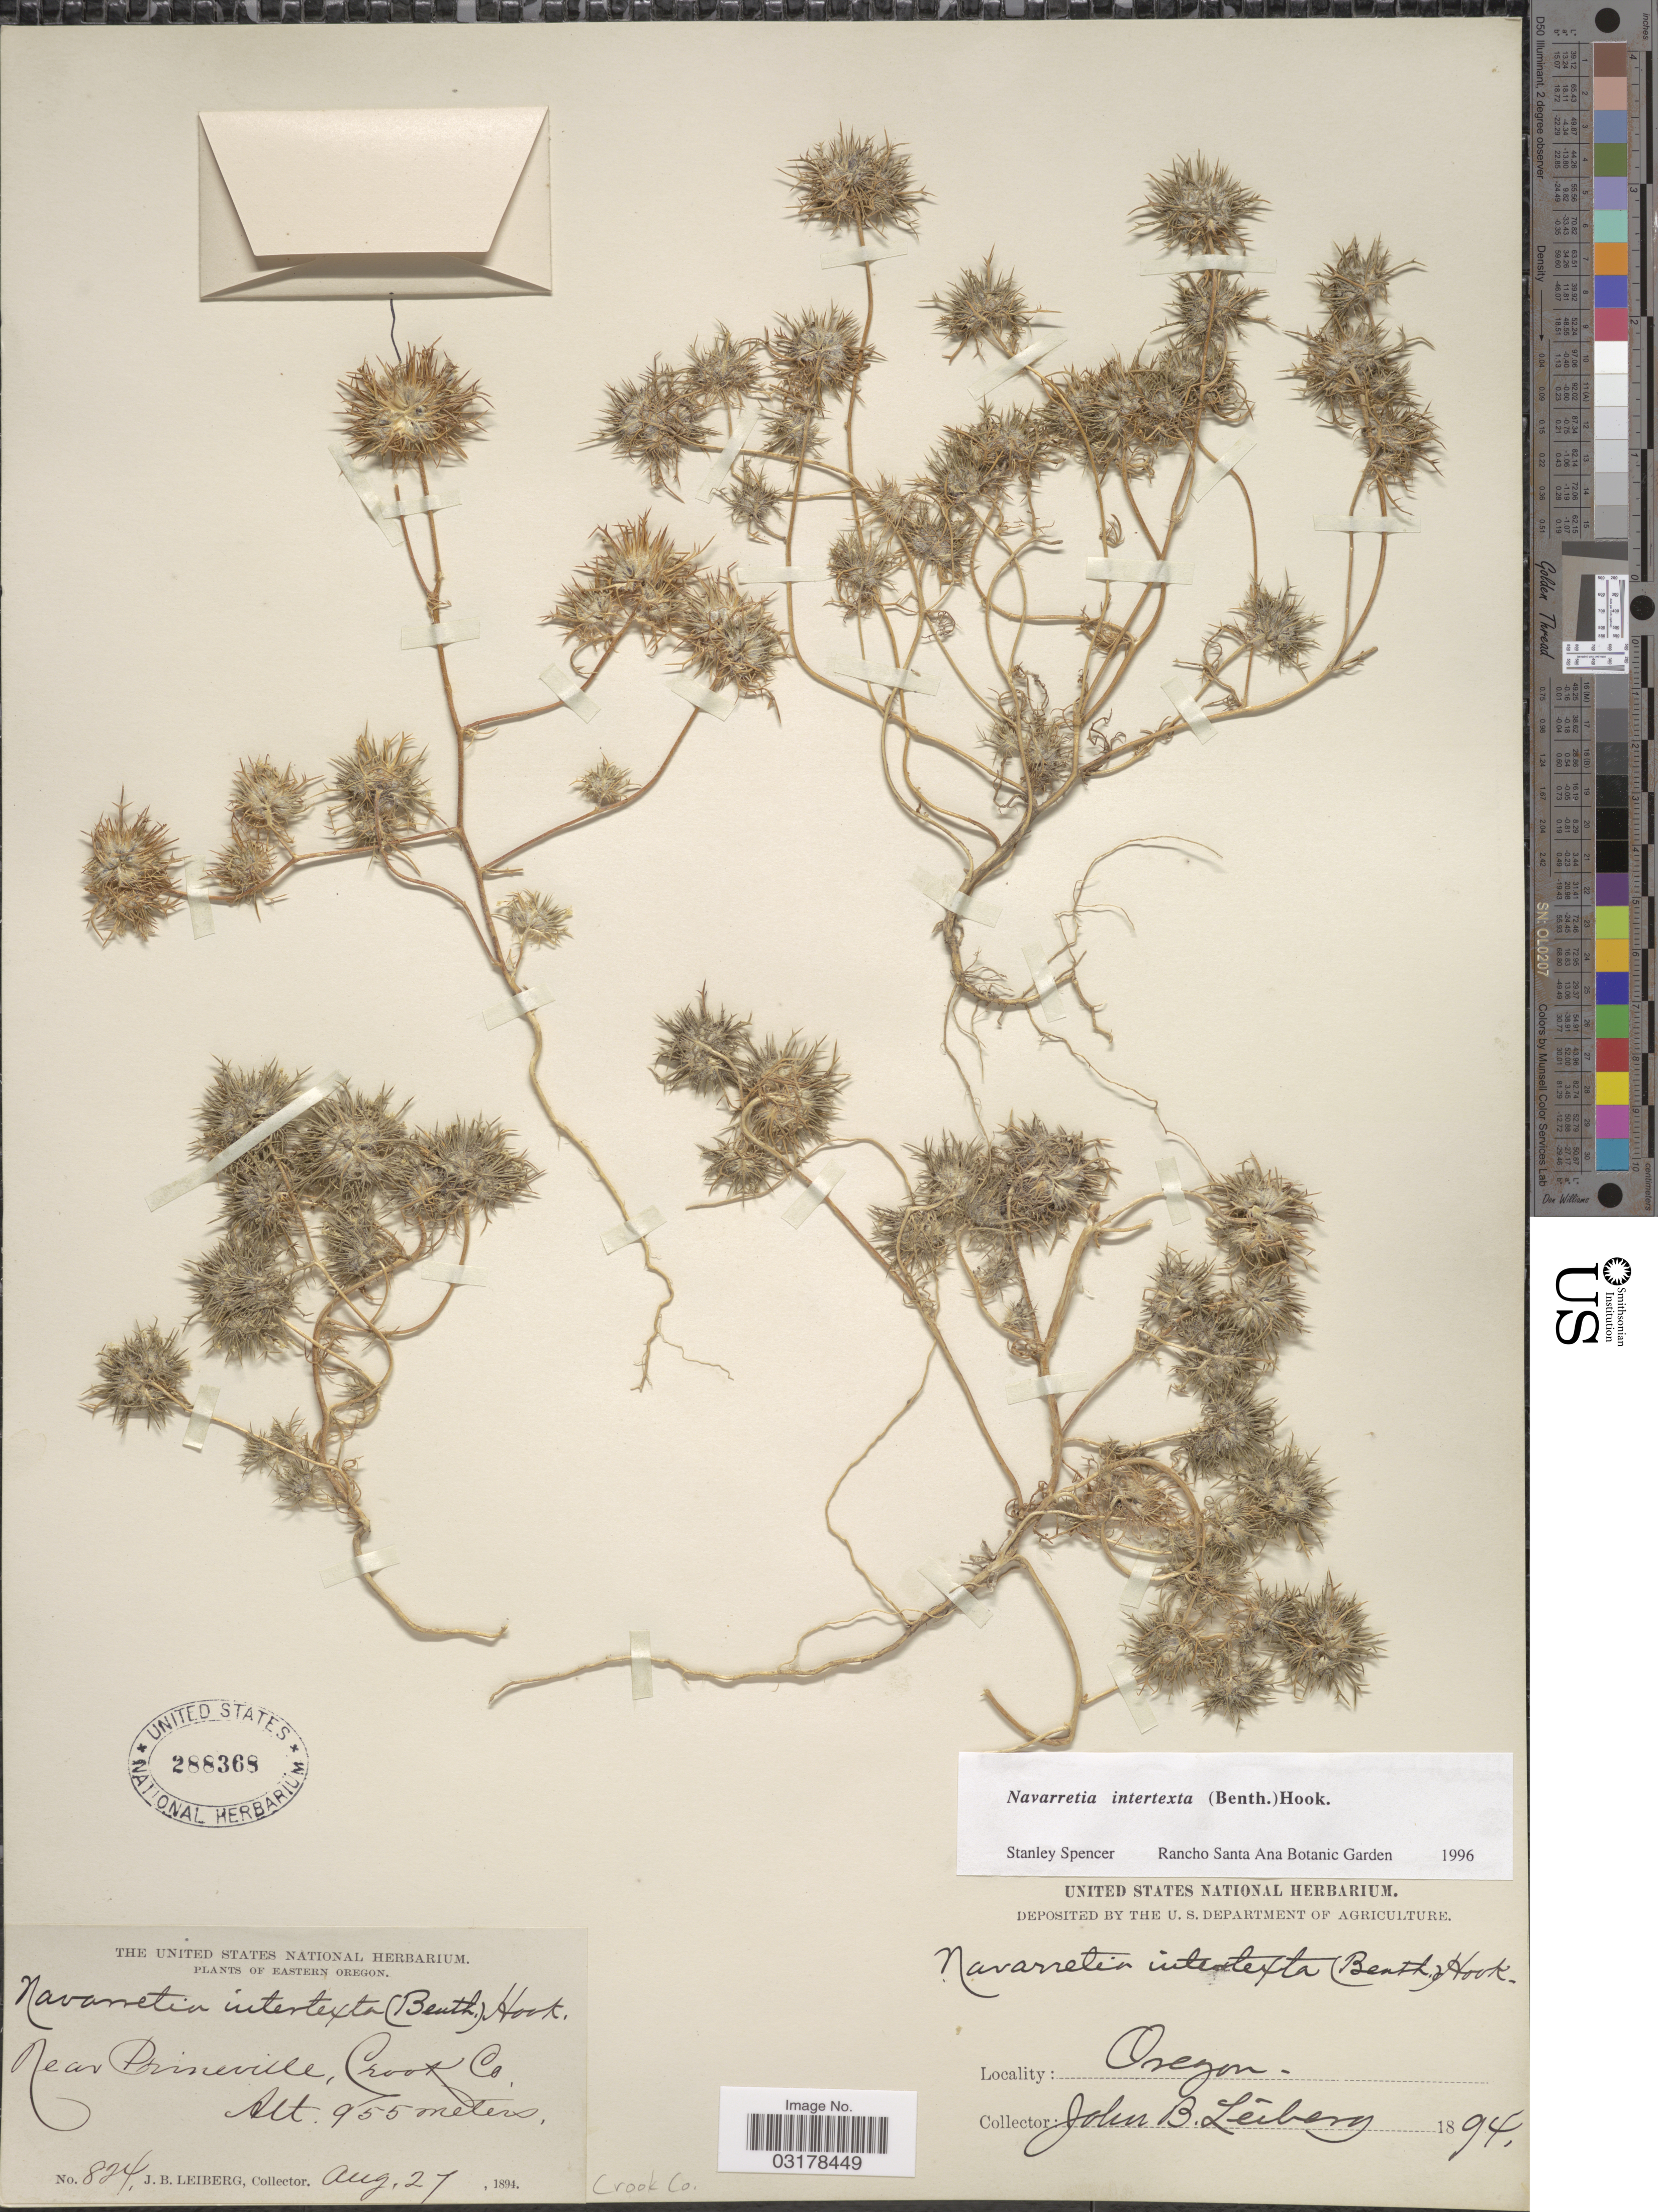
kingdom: Plantae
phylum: Tracheophyta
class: Magnoliopsida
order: Ericales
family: Polemoniaceae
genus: Navarretia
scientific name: Navarretia intertexta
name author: (Benth.) Hook.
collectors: J. B. Leiberg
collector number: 824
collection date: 1894-08-27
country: United States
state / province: Oregon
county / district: Crook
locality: Eastern Oregon. Near Prineville, Crook Co.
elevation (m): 955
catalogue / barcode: US 288368